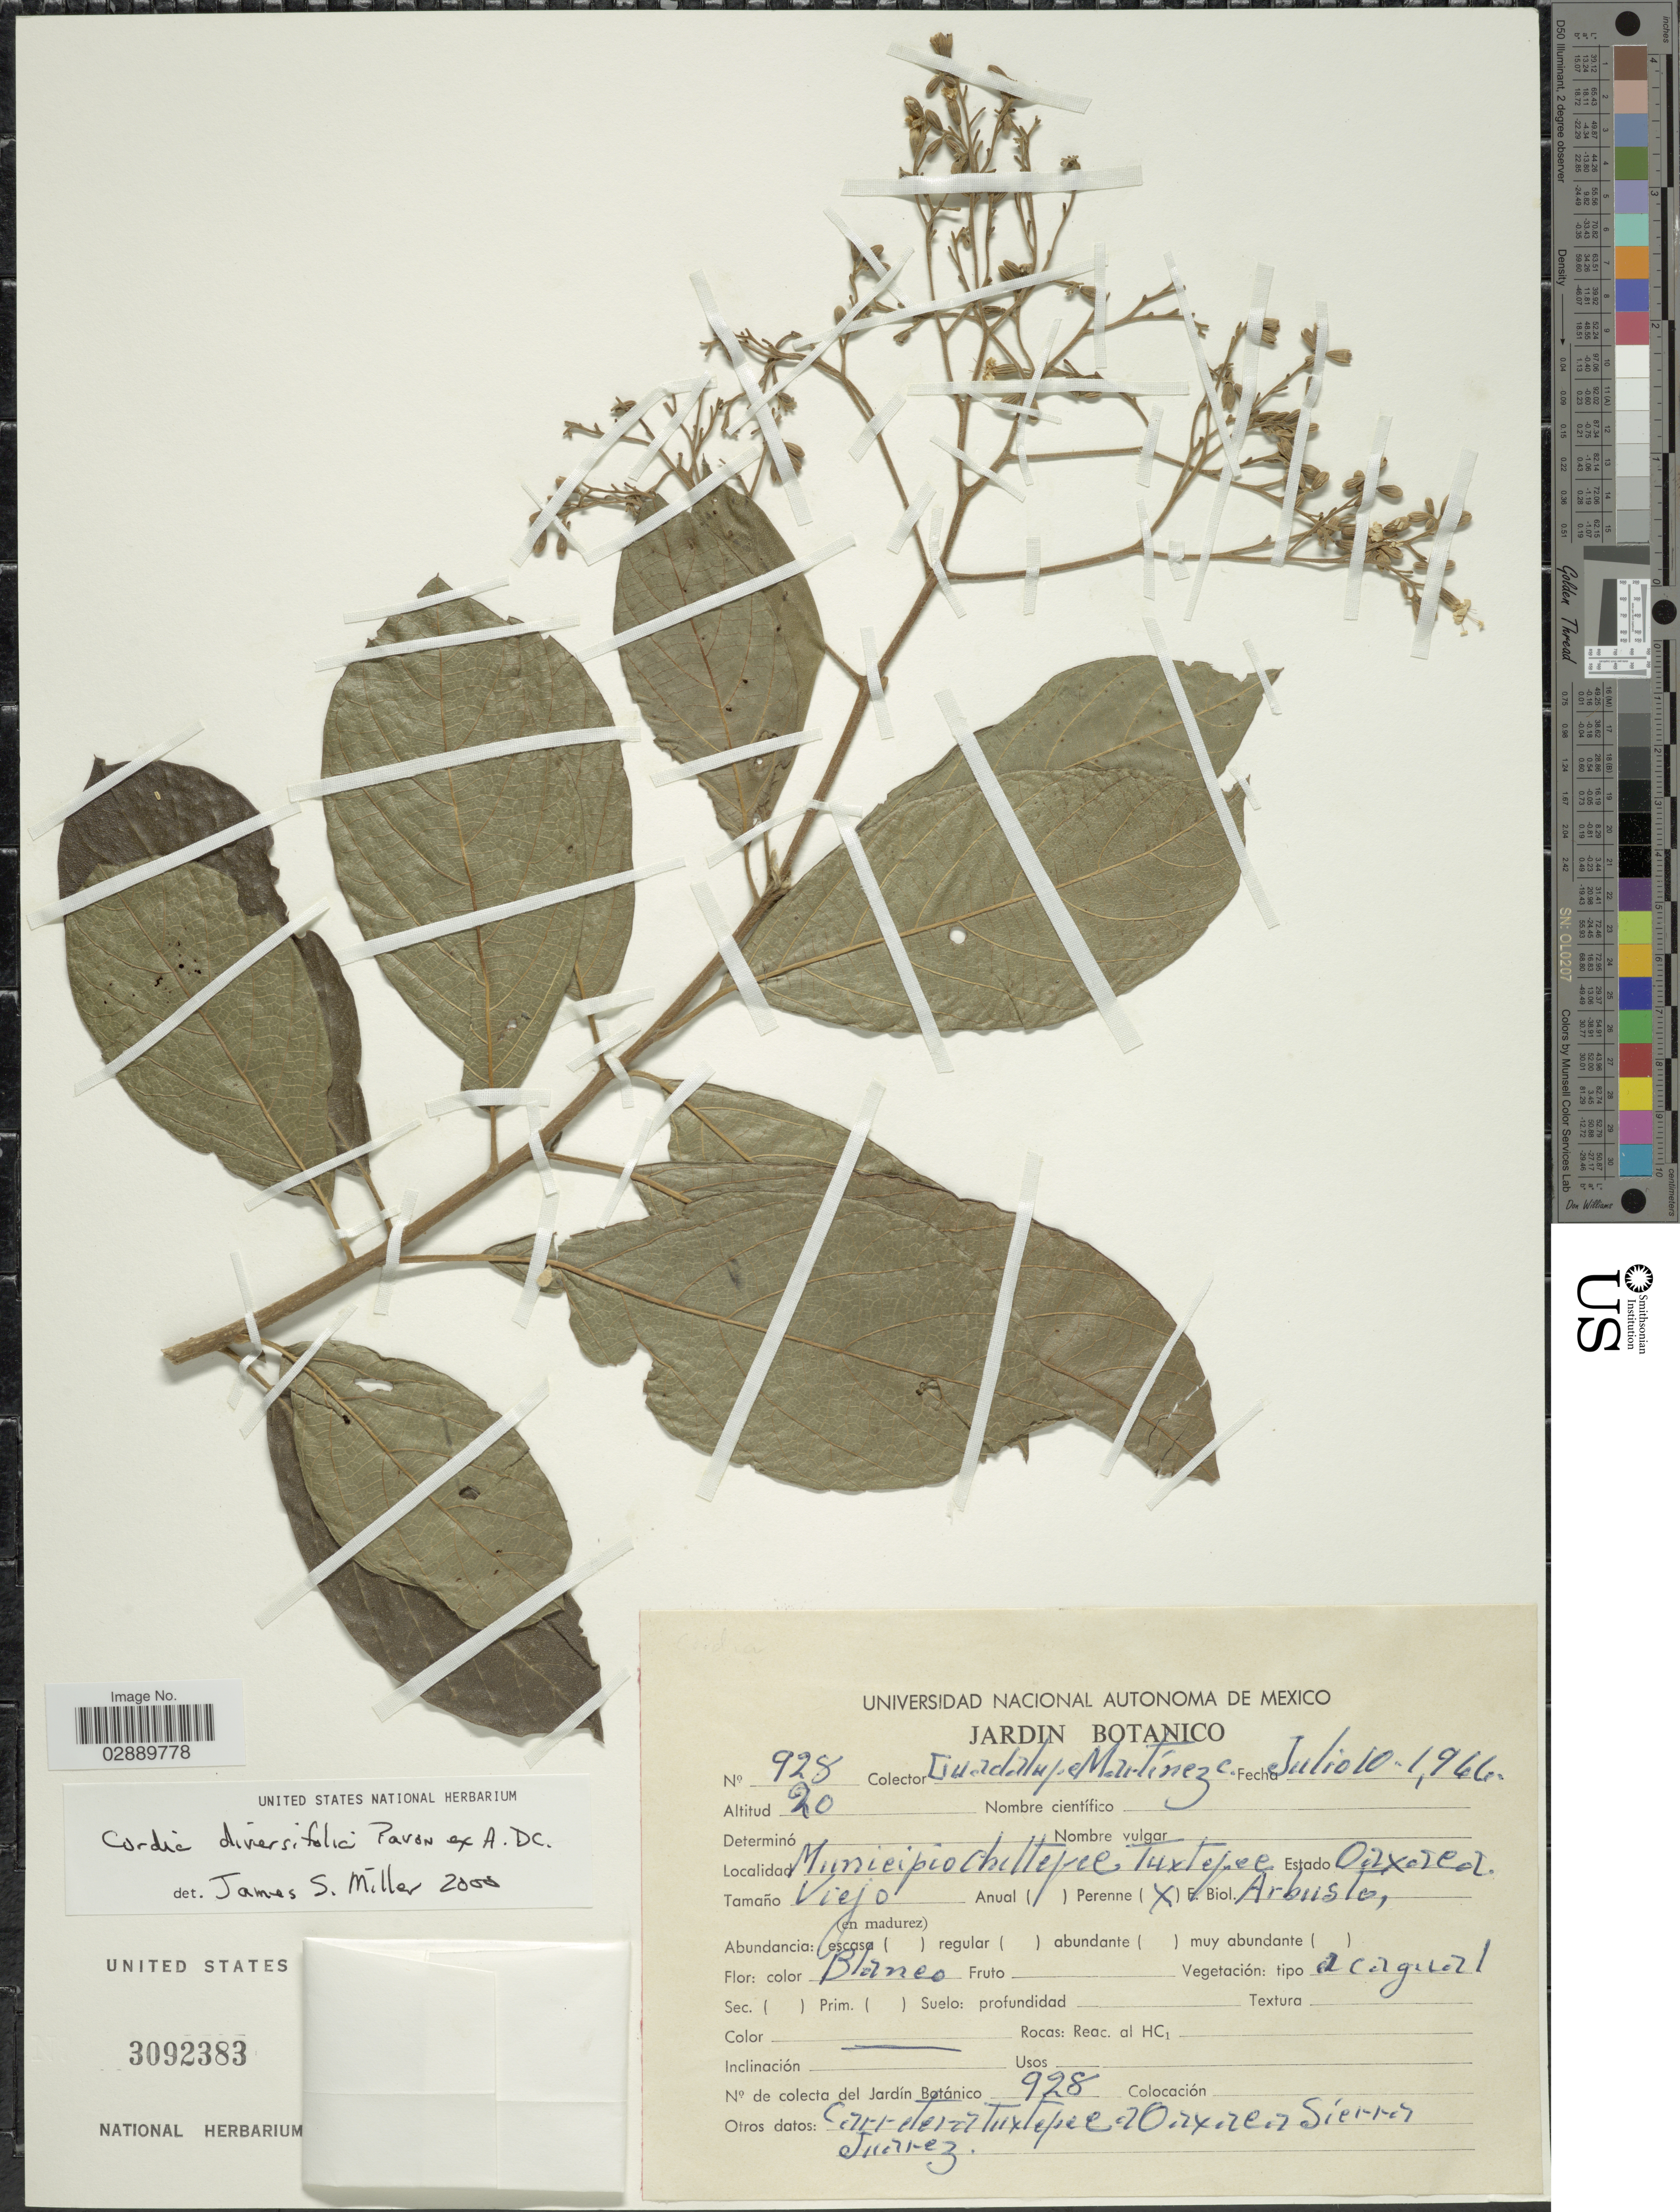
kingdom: Plantae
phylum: Tracheophyta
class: Magnoliopsida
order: Boraginales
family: Cordiaceae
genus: Cordia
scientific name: Cordia diversifolia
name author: Pav. ex DC.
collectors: G. Martinez C.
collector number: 928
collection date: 1966-07-10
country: Mexico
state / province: Oaxaca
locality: Municipio Chiltepec Tuxtepec.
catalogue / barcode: US 3092383